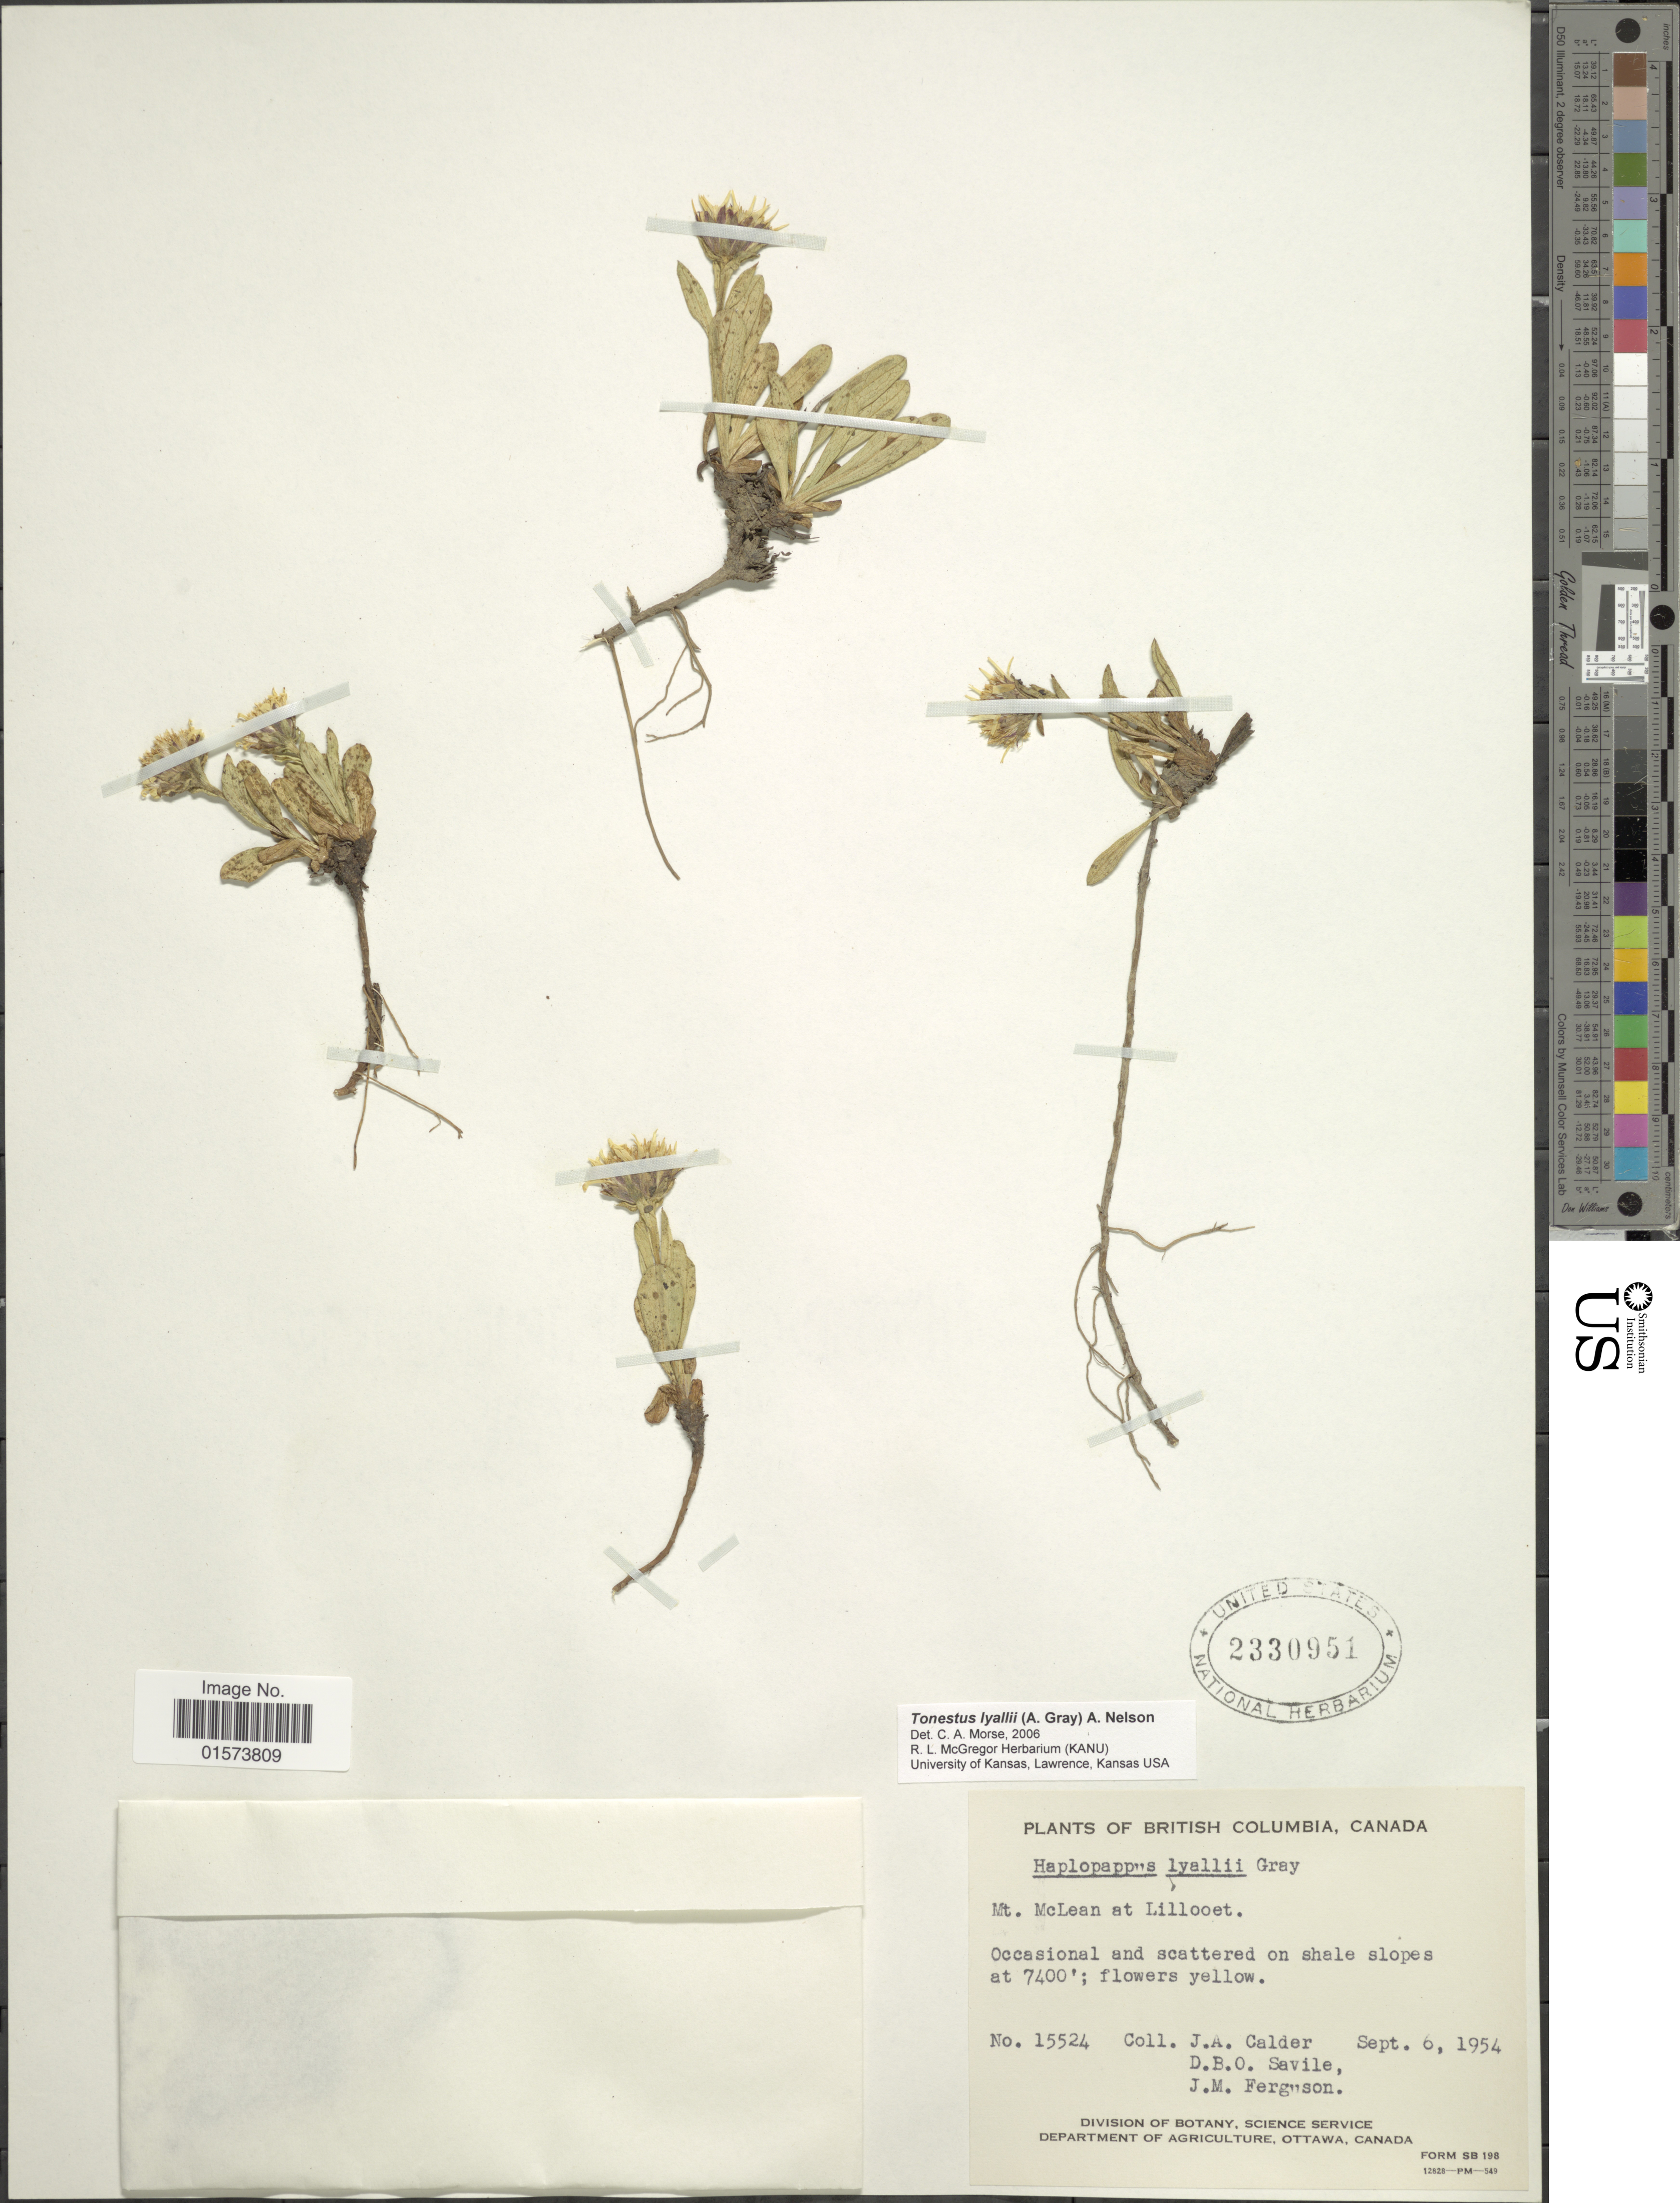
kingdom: Plantae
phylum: Tracheophyta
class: Magnoliopsida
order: Asterales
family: Asteraceae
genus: Tonestus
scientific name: Tonestus lyallii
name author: (A. Gray) A. Nelson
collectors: J. A. Calder, D. Savile & J. M. Ferguson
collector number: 15524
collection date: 1954-09-06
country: Canada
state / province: British Columbia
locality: Mt. McLean and Lillooet, occasional and scattered on shale slopes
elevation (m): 2256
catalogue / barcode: US 2330951